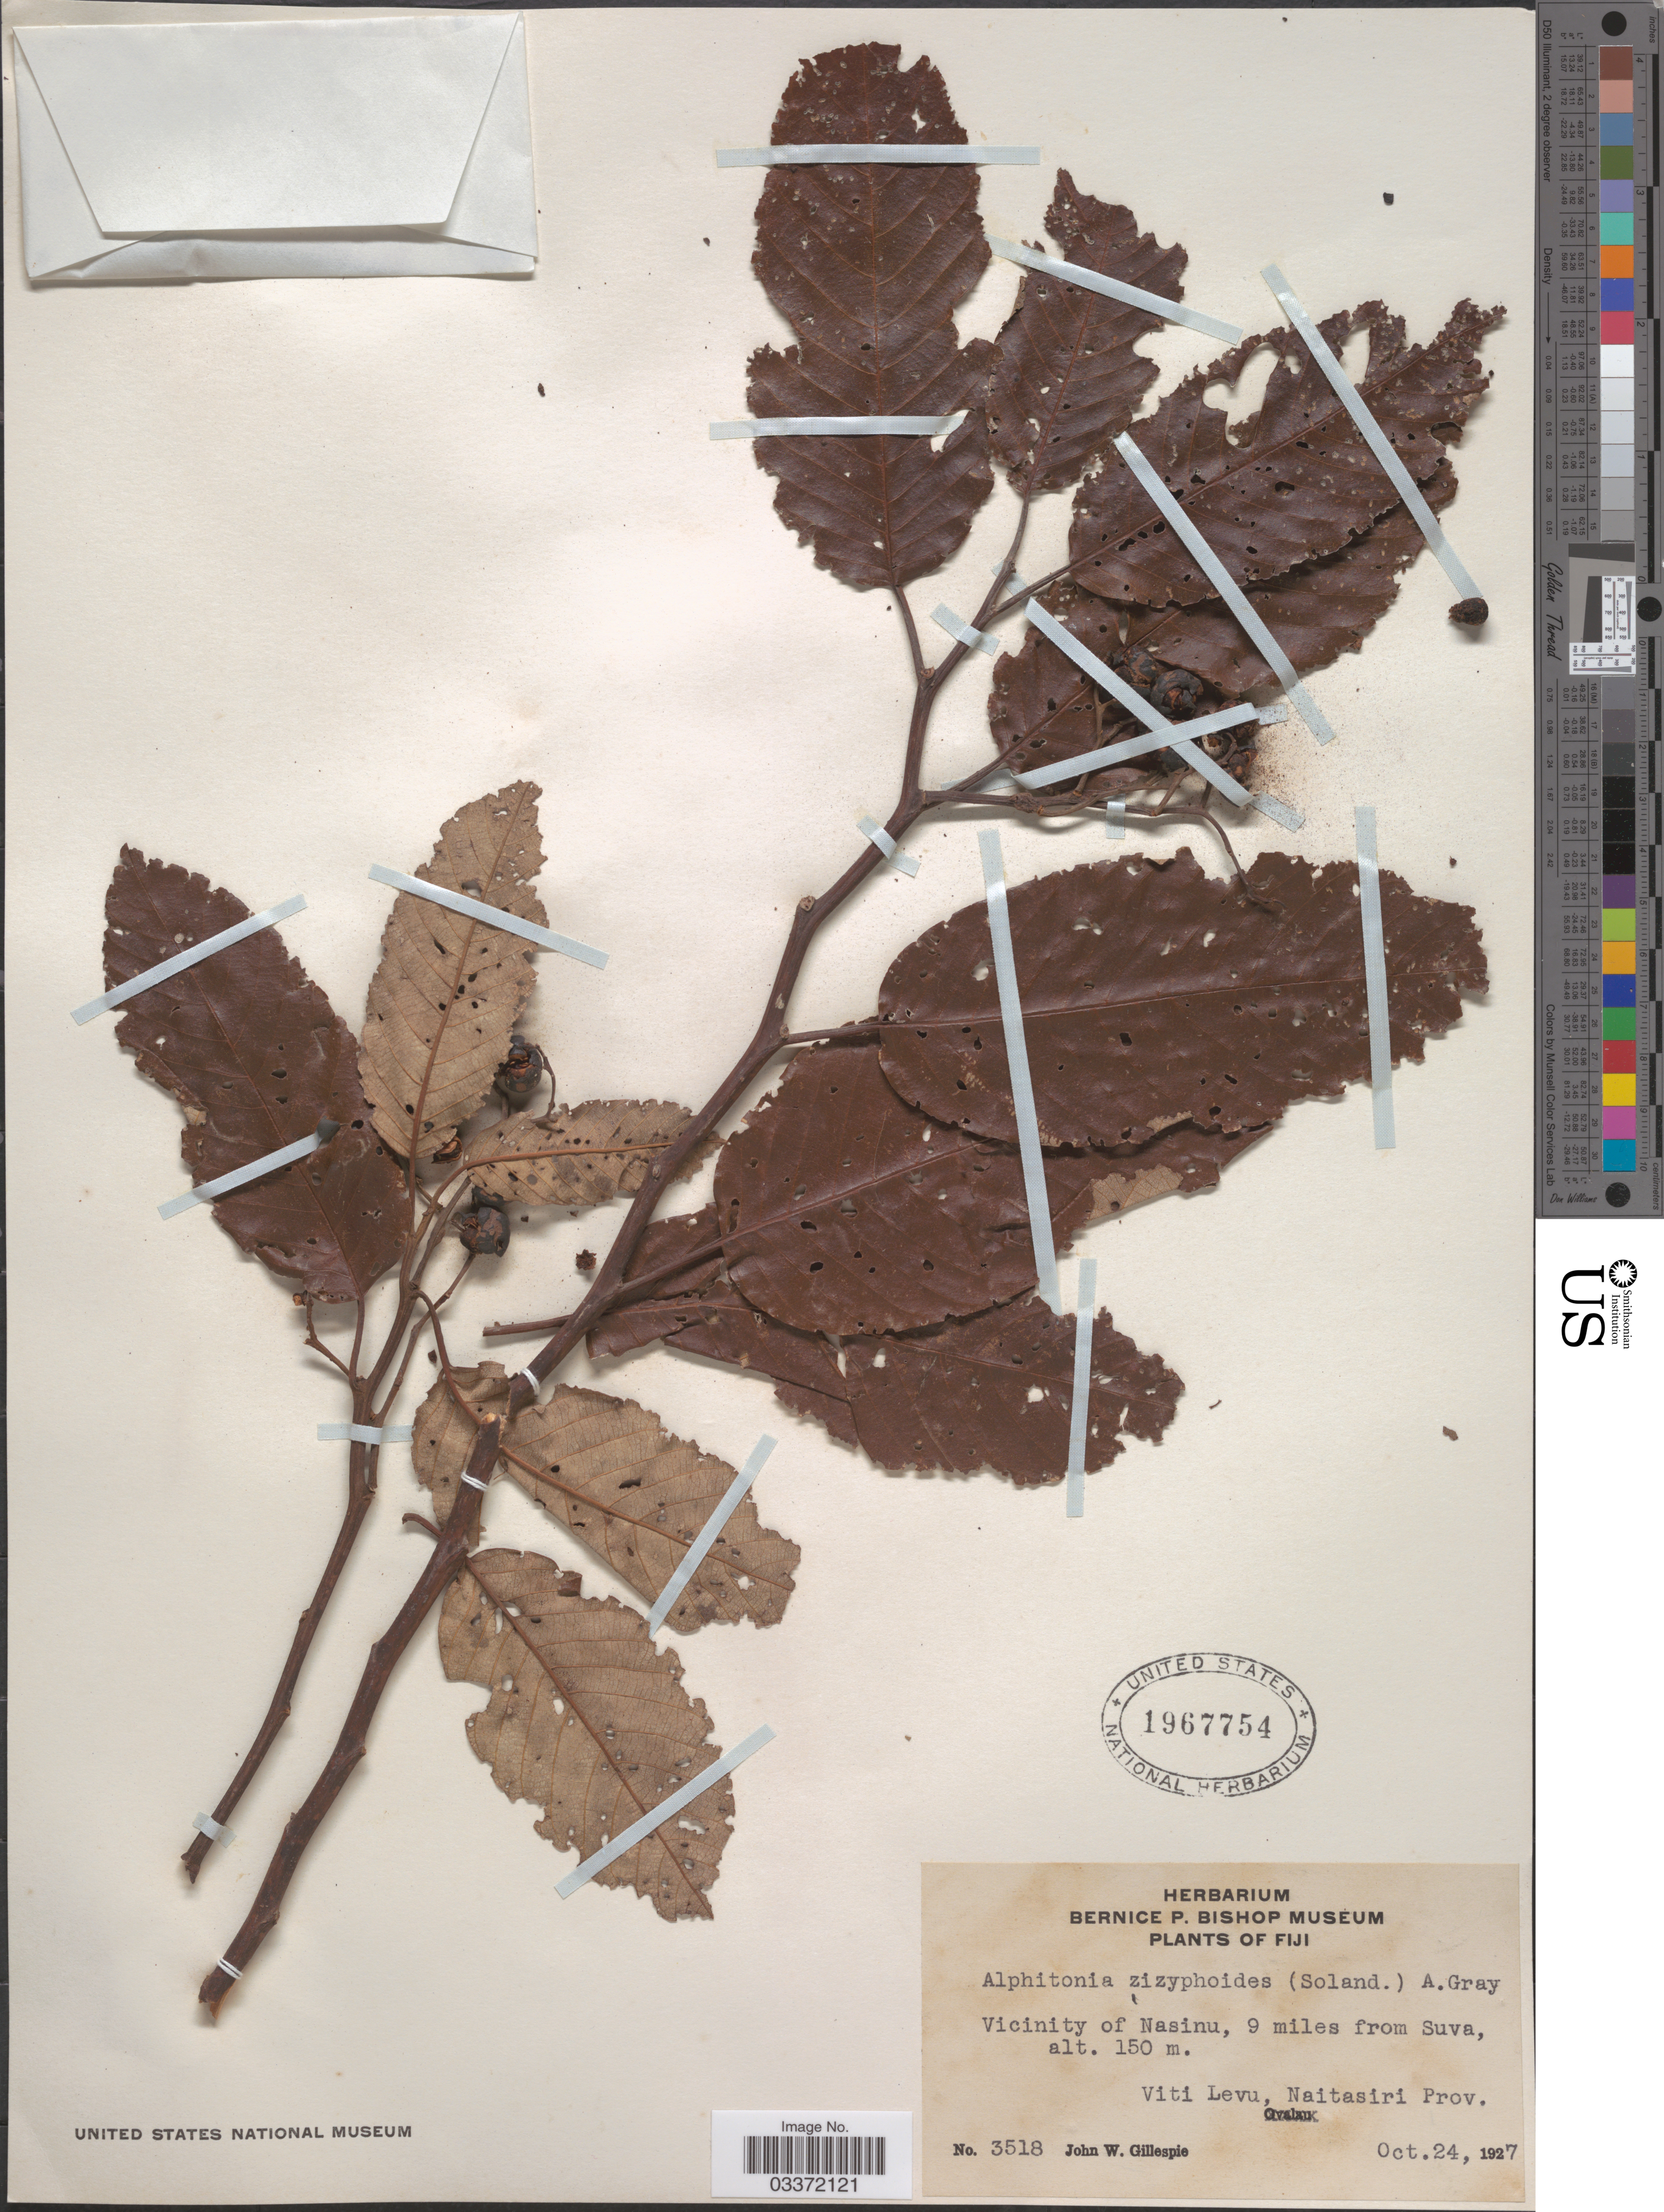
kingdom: Plantae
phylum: Tracheophyta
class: Magnoliopsida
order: Rosales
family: Rhamnaceae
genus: Alphitonia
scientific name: Alphitonia zizyphoides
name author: (Sol. ex Spreng.) A. Gray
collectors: J. W. Gillespie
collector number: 3518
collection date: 1927-10-24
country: Fiji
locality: Vicinity of Nasinu, 9 miles from Suva, Viti Levu, Naitasiri Prov.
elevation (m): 150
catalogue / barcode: US 1967754